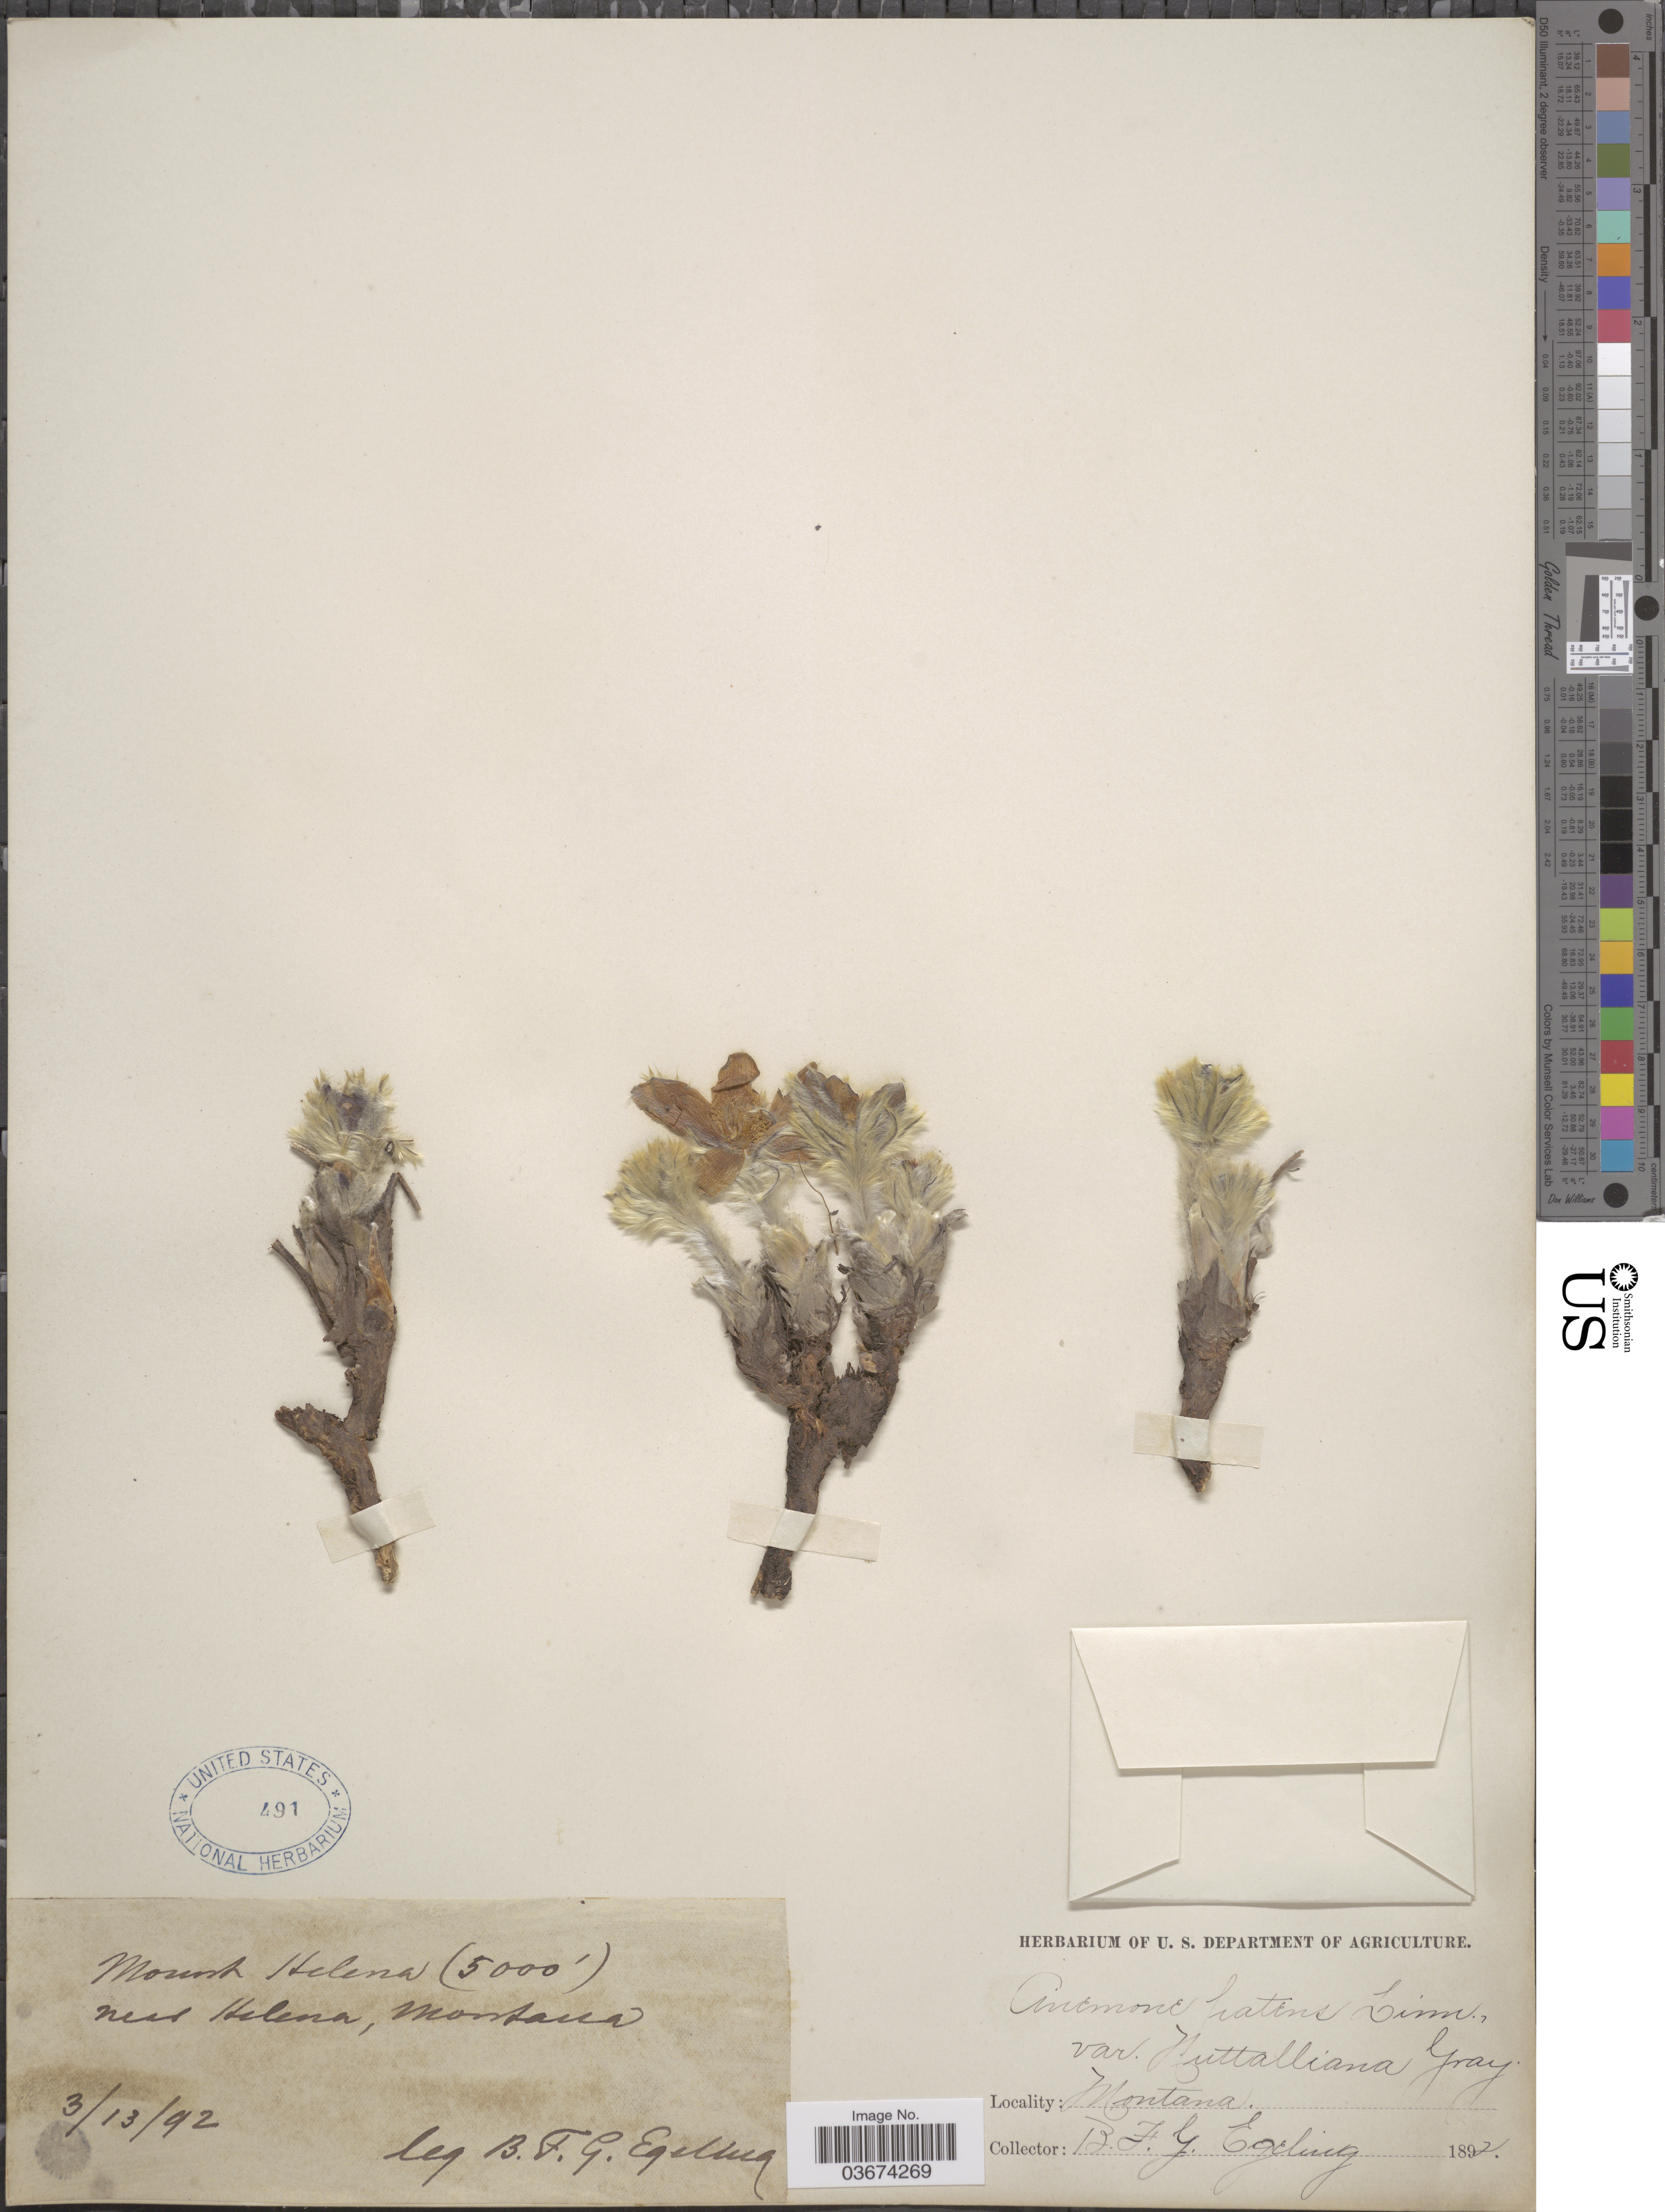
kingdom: Plantae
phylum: Tracheophyta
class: Magnoliopsida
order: Ranunculales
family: Ranunculaceae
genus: Pulsatilla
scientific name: Pulsatilla nuttalliana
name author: (DC.) Bercht. & J. Presl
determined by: Strong, Mark T., (BOT), Smithsonian Institution - National Museum of Natural History (UNITED STATES)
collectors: B. Egeling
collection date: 1892-03-13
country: United States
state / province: Montana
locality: Mount Helena near Helena.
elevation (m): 1524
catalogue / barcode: US 491